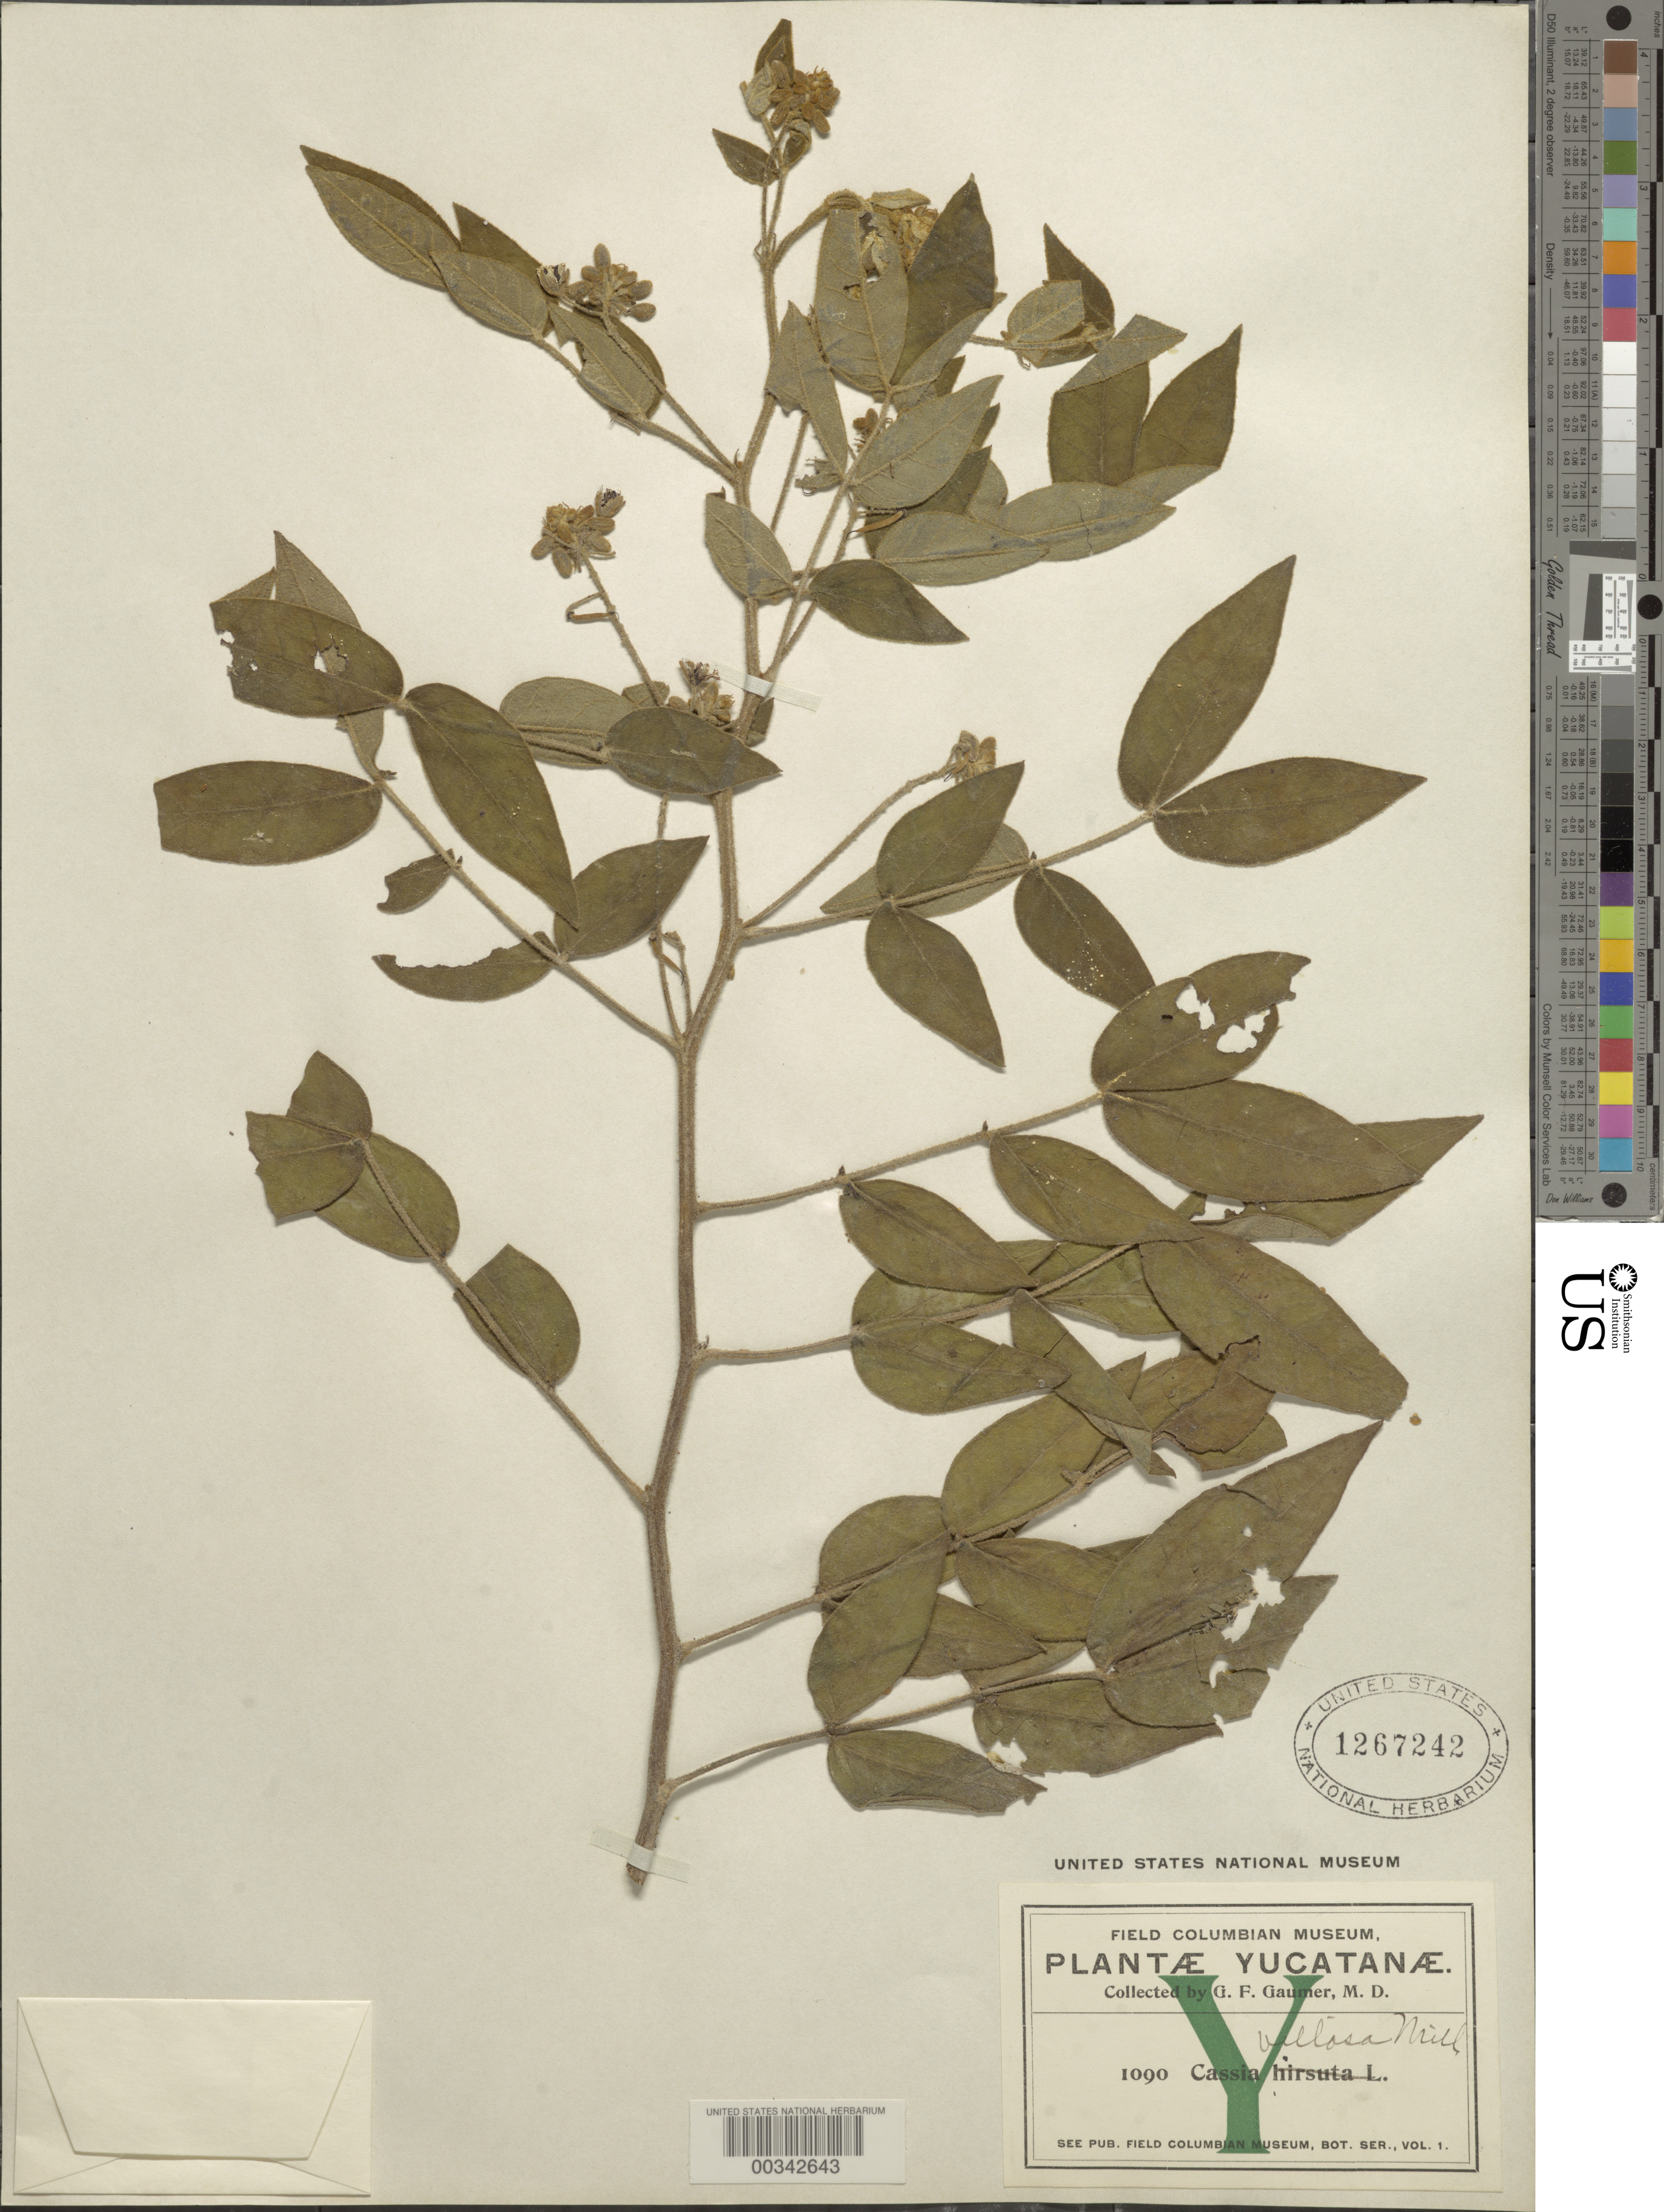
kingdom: Plantae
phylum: Tracheophyta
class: Magnoliopsida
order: Fabales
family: Fabaceae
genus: Senna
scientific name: Senna villosa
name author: (Mill.) H.S. Irwin & Barneby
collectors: G. F. Gaumer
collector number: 1090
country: Mexico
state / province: Yucatán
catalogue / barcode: US 1267242